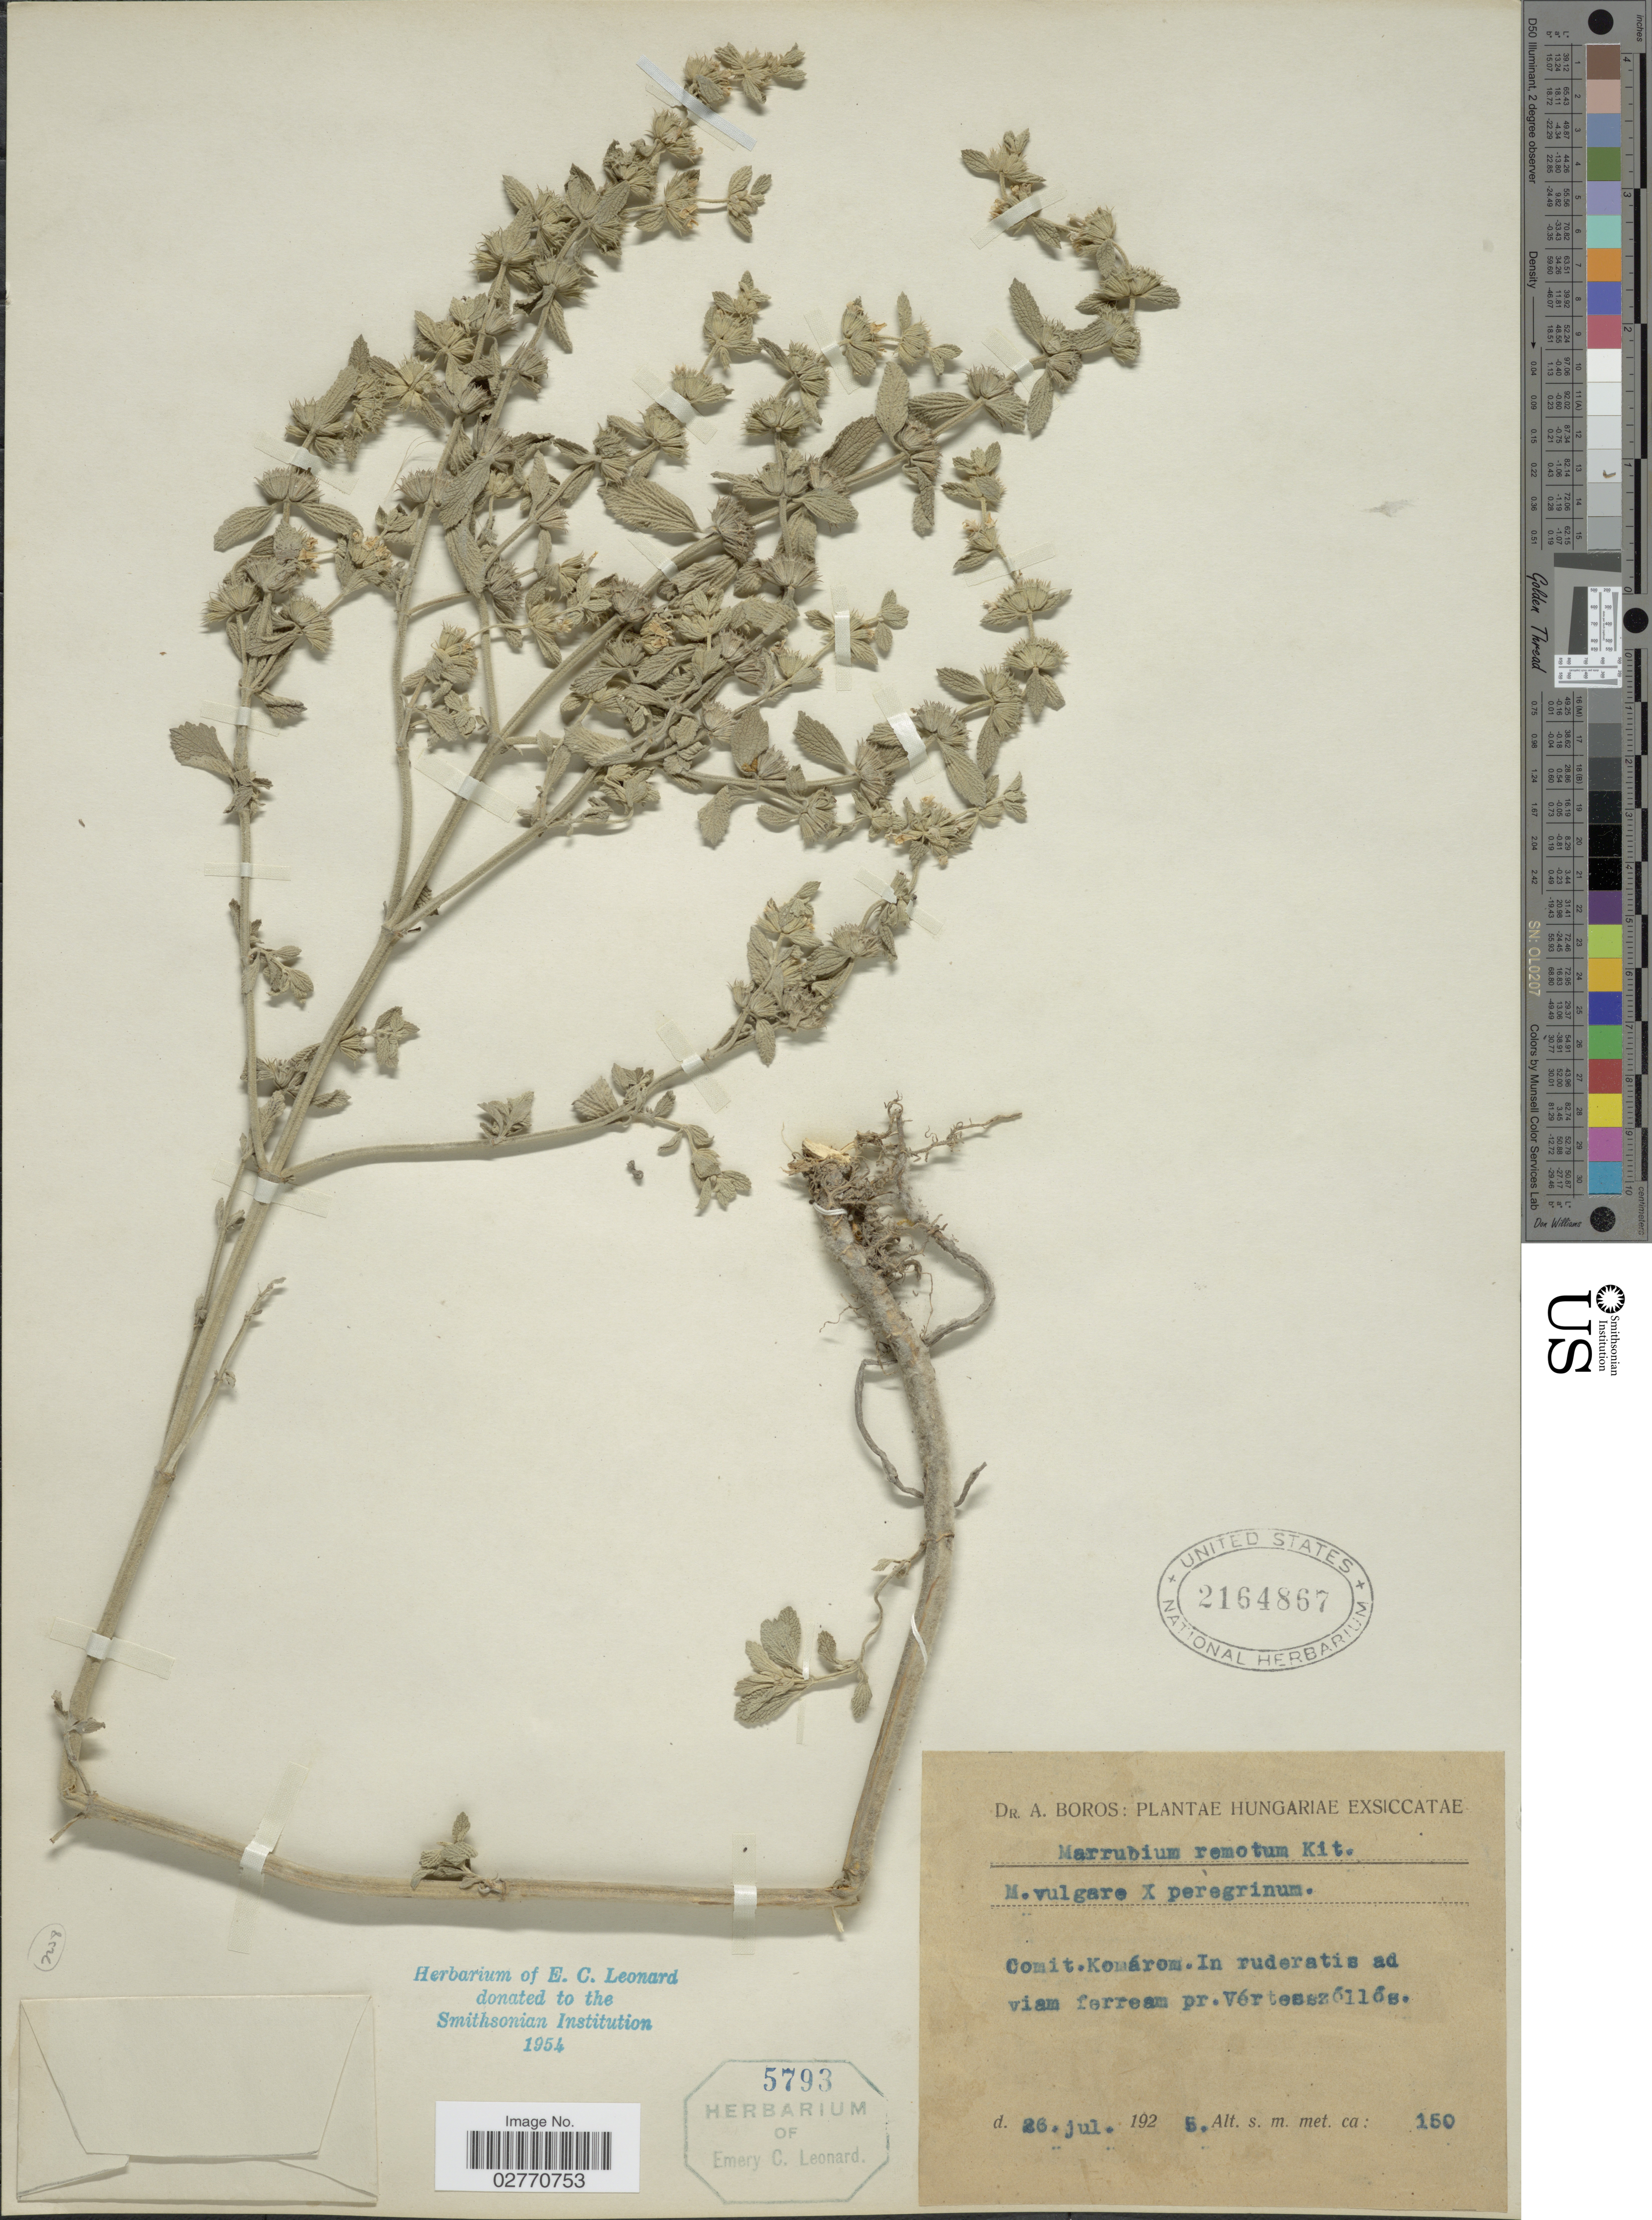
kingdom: Plantae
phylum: Tracheophyta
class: Magnoliopsida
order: Lamiales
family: Lamiaceae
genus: Marrubium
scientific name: Marrubium remotum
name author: Janka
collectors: Á. Boros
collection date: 1925-07-26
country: Hungary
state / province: Komárom-Esztergom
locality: Comit. Komárom. In ruderatis ad viam ferream pr. Vértesszóllós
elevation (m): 150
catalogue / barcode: US 2164867